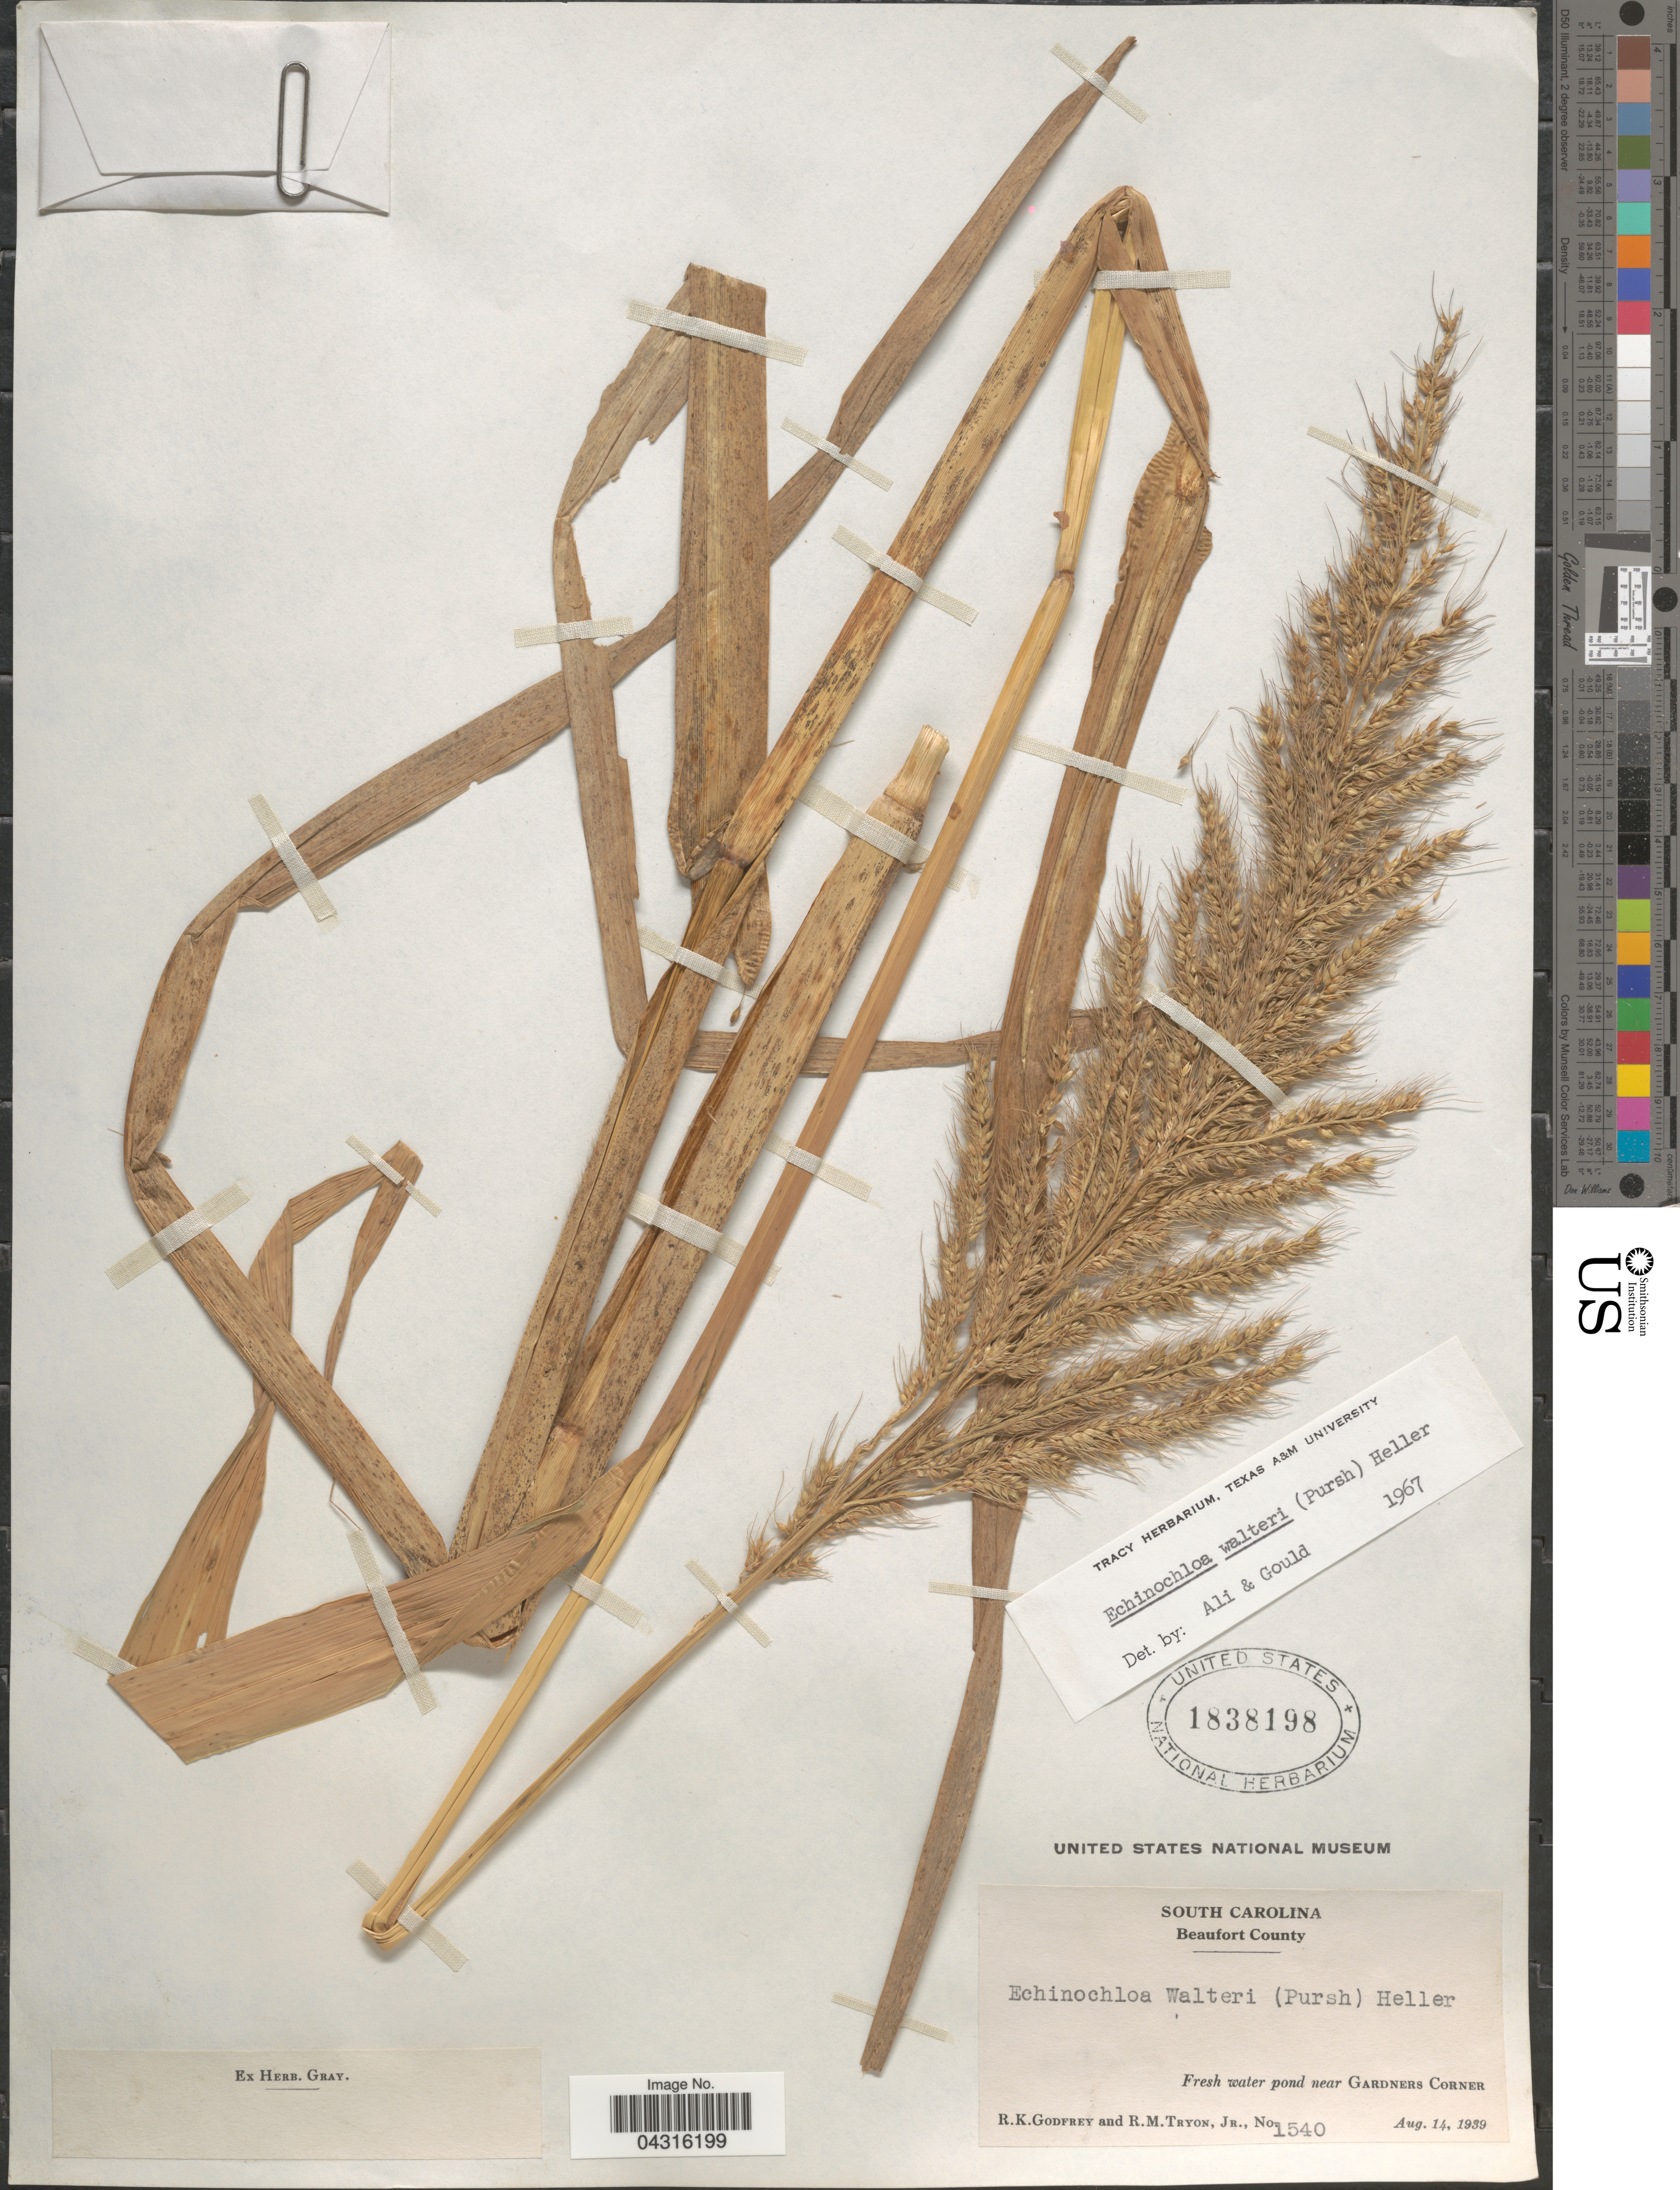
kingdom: Plantae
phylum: Tracheophyta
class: Liliopsida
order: Poales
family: Poaceae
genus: Echinochloa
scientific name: Echinochloa walteri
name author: (Pursh) A. Heller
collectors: R. K. Godfrey & R. Tryon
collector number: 1540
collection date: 1939-08-14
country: United States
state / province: South Carolina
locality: Beaufort County. Fresh water pond near Gardners Corner.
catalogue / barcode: US 1838198